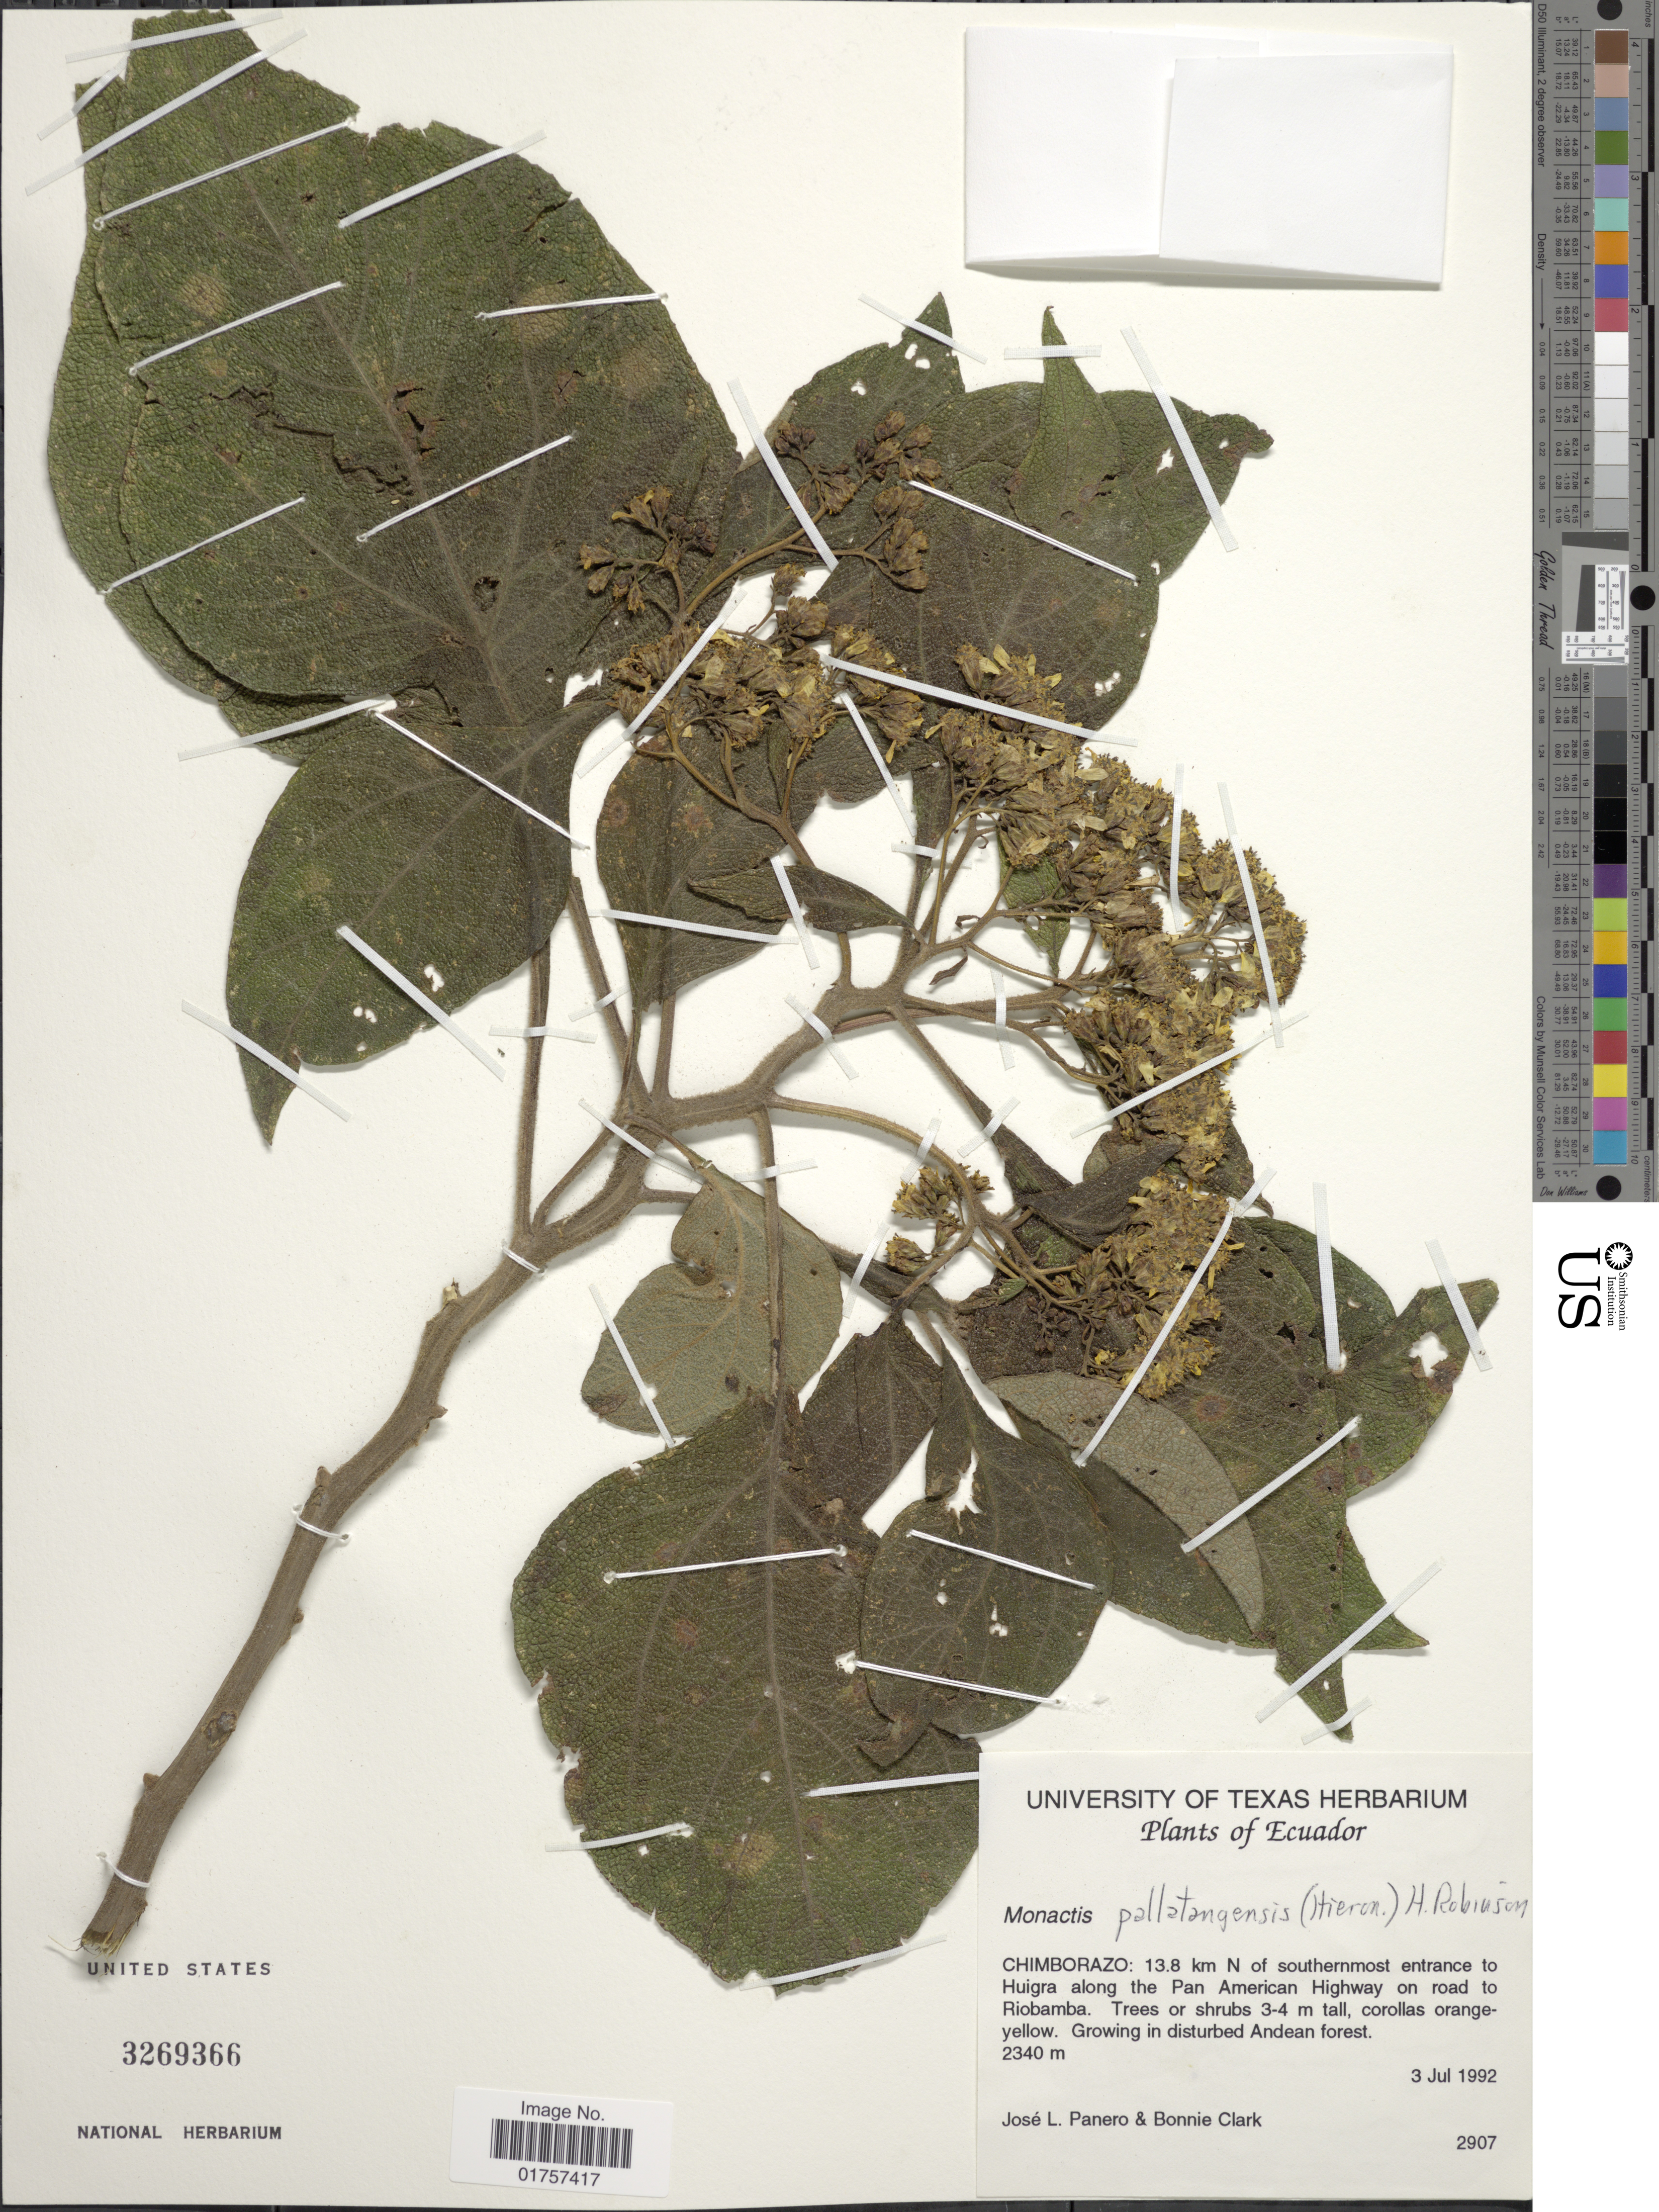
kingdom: Plantae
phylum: Tracheophyta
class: Magnoliopsida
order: Asterales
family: Asteraceae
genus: Monactis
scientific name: Monactis pallatangensis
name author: (Hieron.) H. Rob.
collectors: J. L. Panero & B. Clark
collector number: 2907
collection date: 1992-07-03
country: Ecuador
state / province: Chimborazo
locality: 13.8 km N of southernmost entrance to Huigra along the Pan American Highway on road to Riobamba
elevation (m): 2340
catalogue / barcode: US 3269366